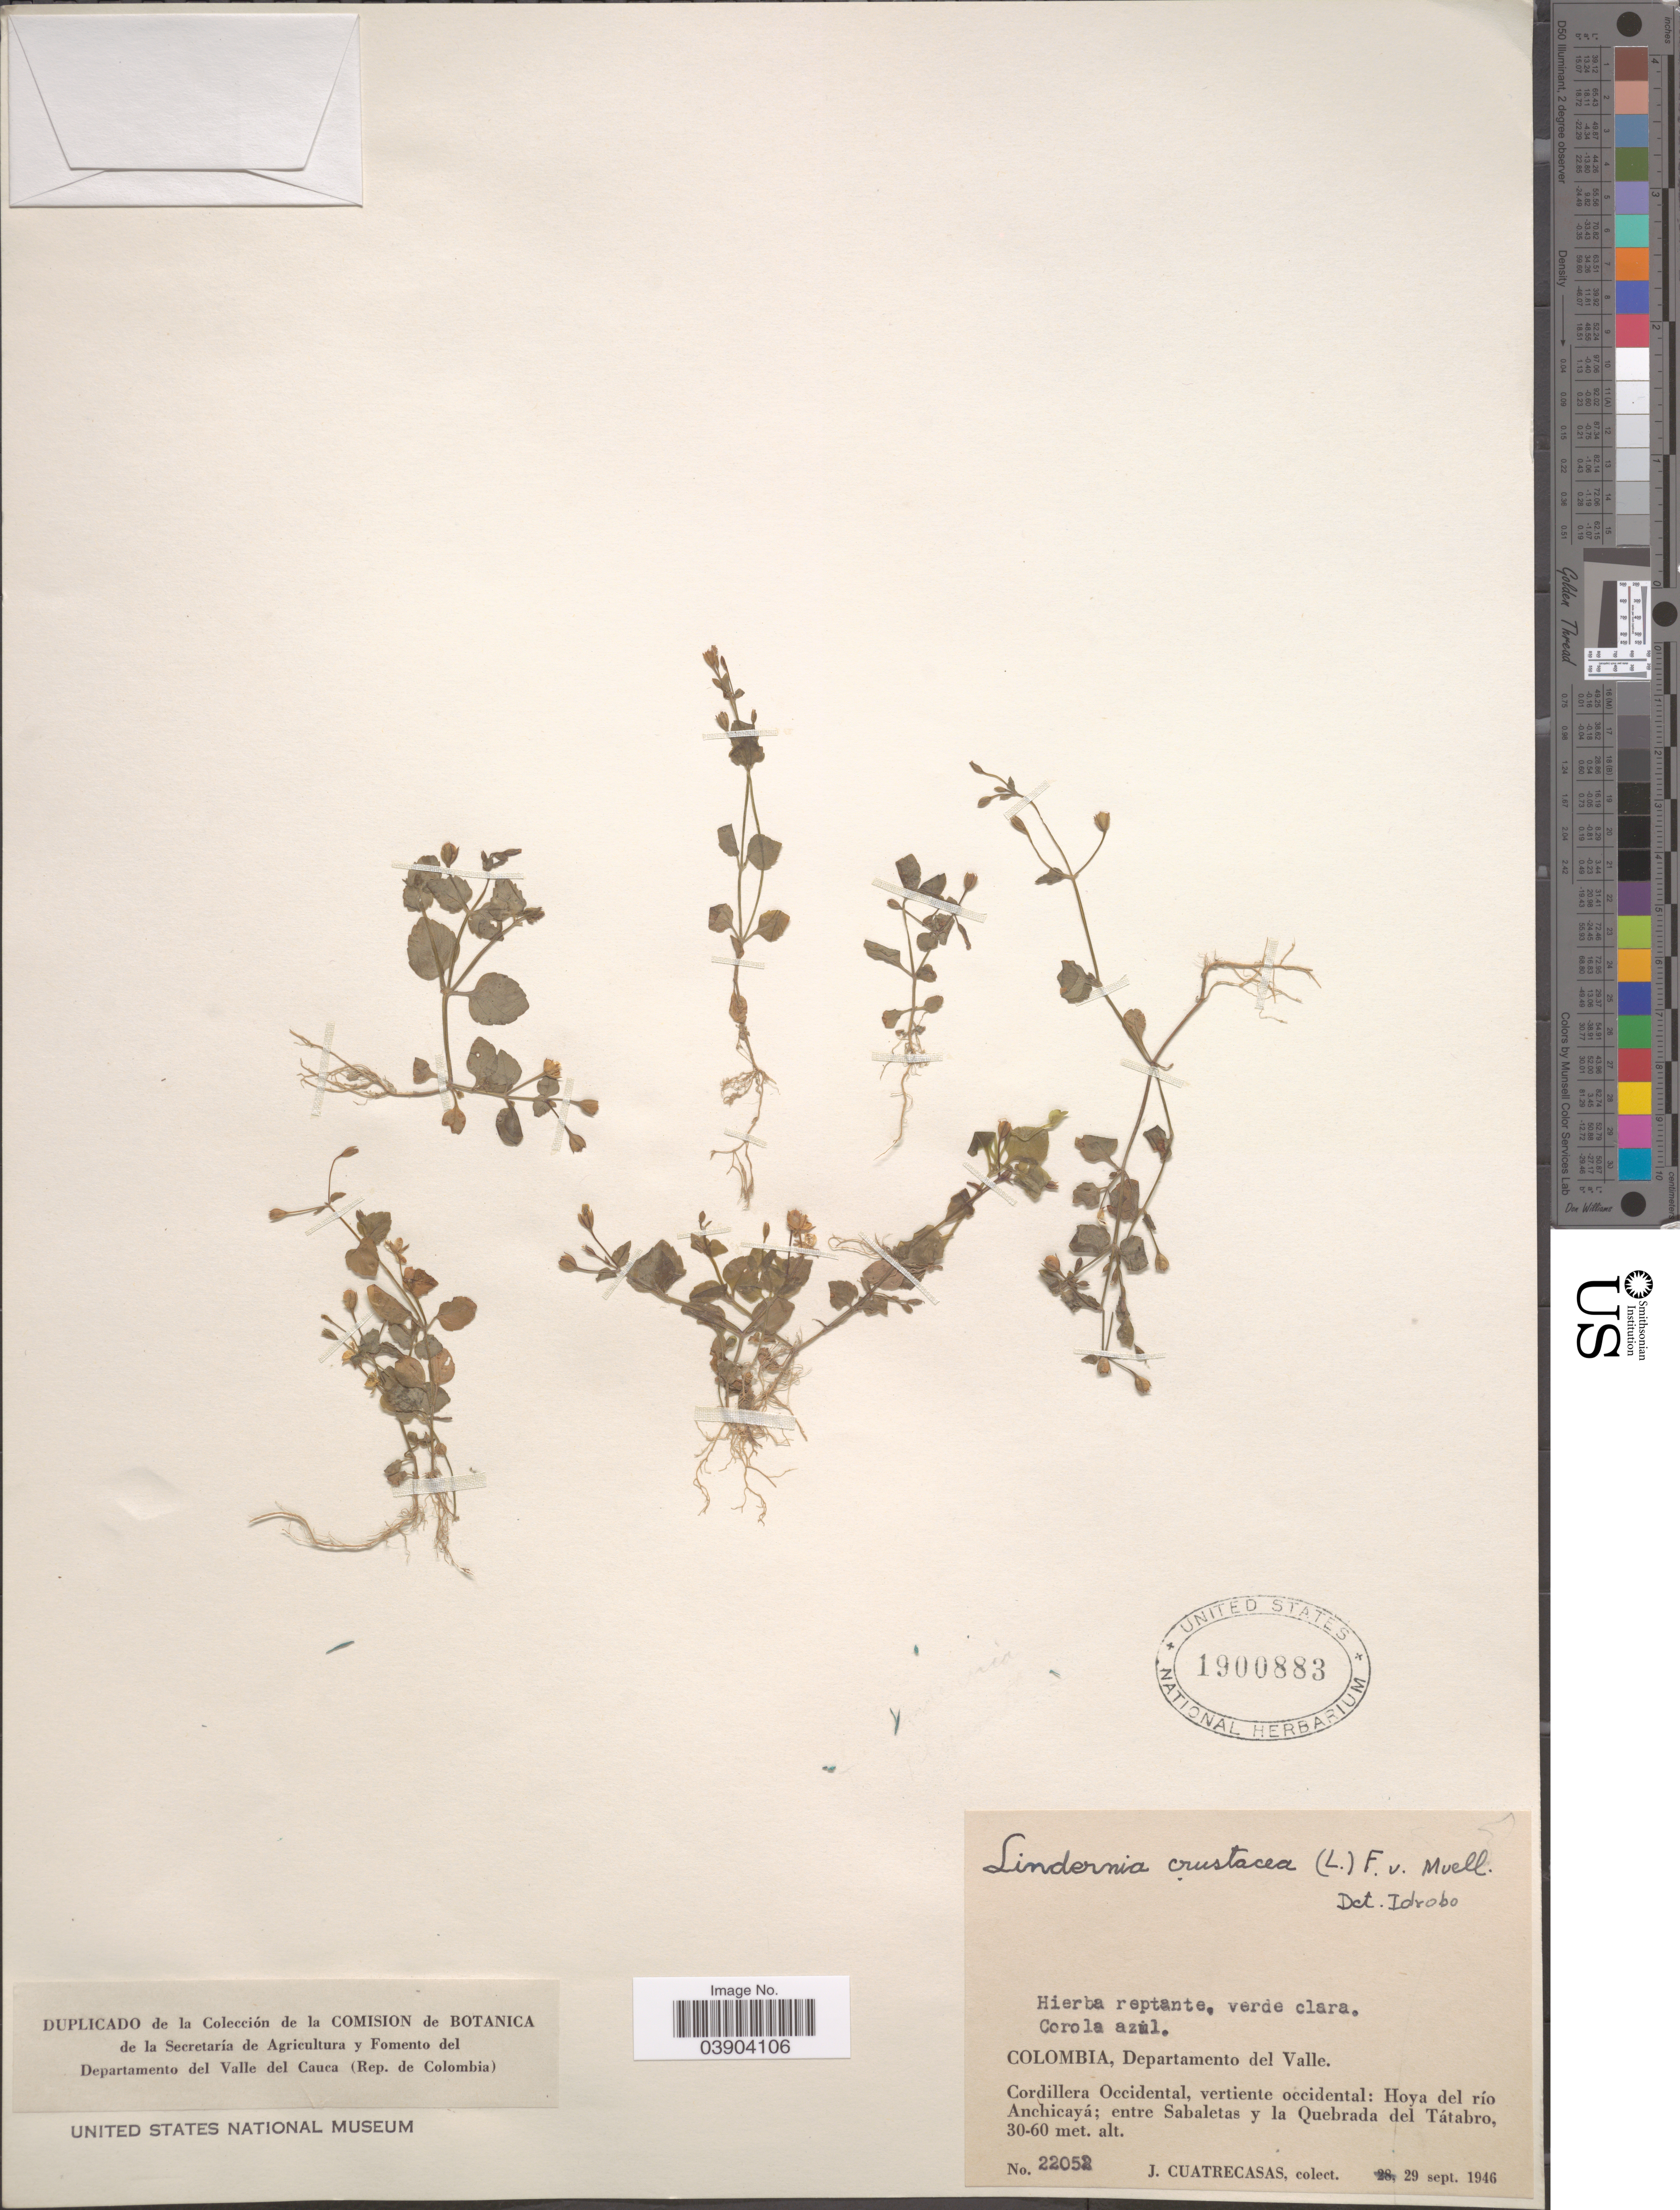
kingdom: Plantae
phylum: Tracheophyta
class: Magnoliopsida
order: Lamiales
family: Linderniaceae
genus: Lindernia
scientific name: Lindernia crustacea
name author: (L.) F. Muell.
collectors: J. Cuatrecasas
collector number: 22052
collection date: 1946-09-29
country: Colombia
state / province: Valle del Cauca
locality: Departamento del Valle. Cordillera Occidetnal, vertiente occidental: Hoya del río Anchicayá; entre Sabaletas y la Quebrada del Tátabro.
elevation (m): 30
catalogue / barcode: US 1900883